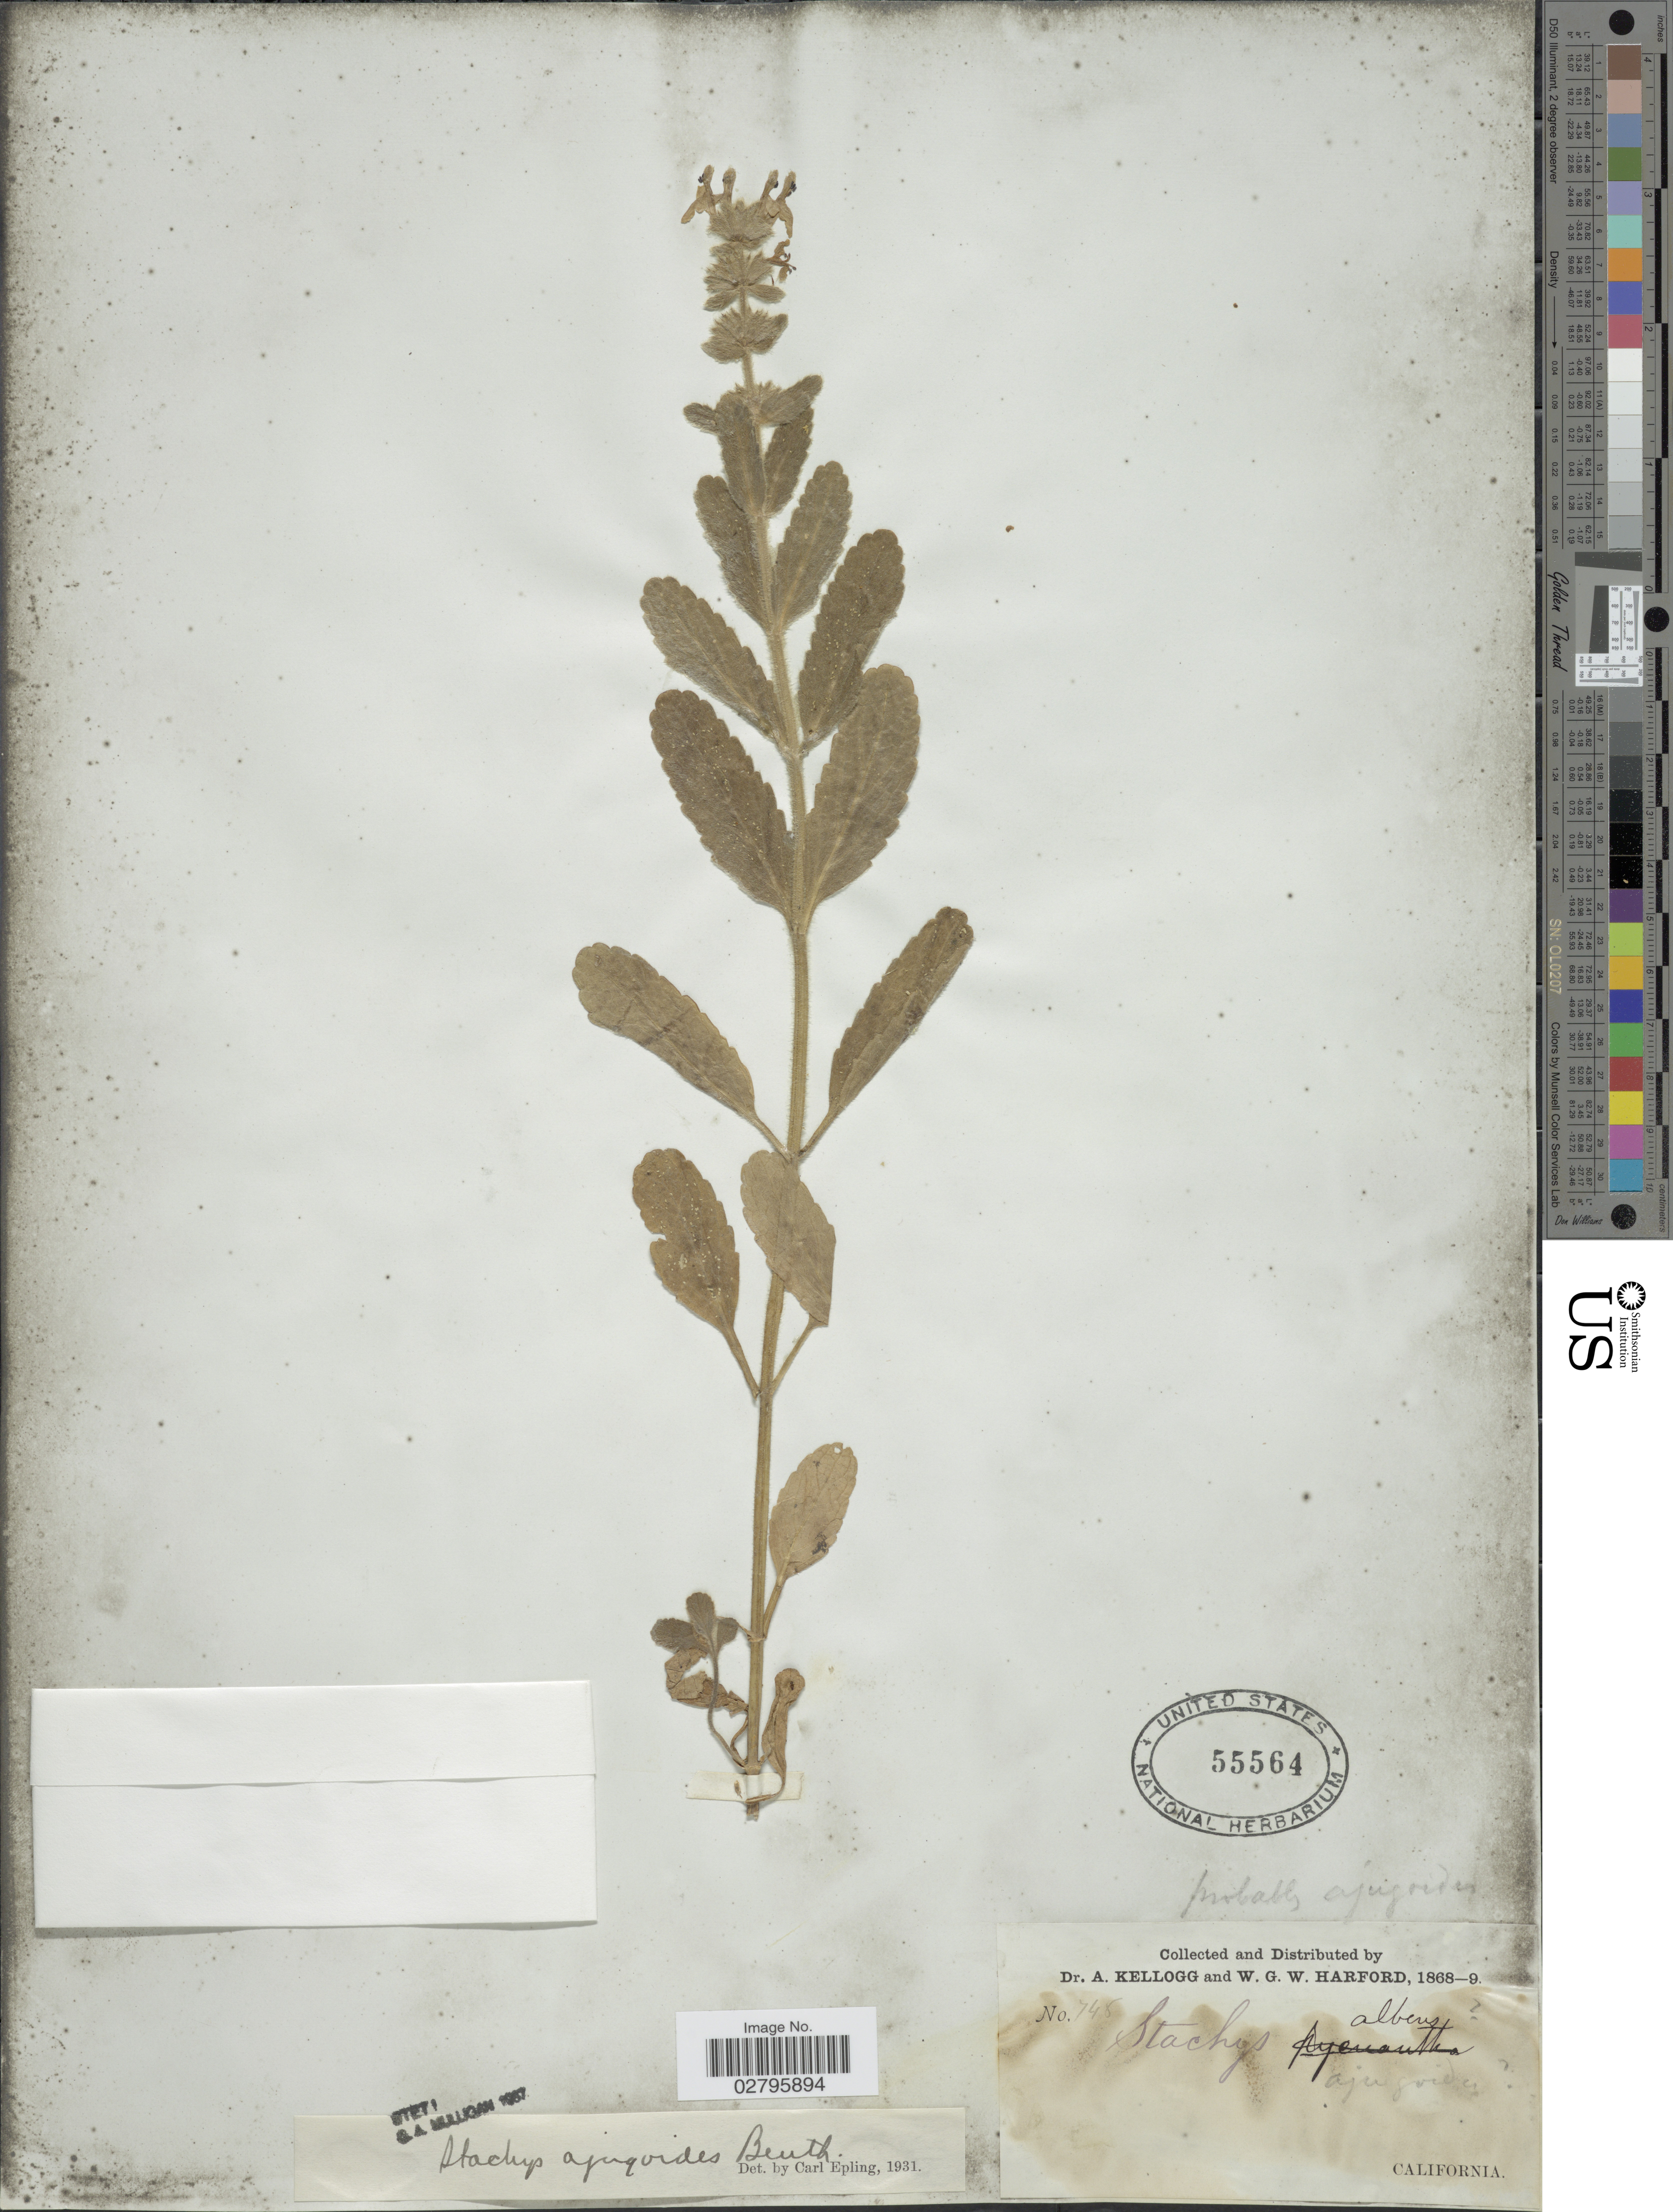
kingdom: Plantae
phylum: Tracheophyta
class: Magnoliopsida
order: Lamiales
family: Lamiaceae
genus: Stachys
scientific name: Stachys ajugoides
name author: Benth.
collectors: A. Kellogg & W. G. W. Harford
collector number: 748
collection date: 1868/1869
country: United States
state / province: California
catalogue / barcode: US 55564